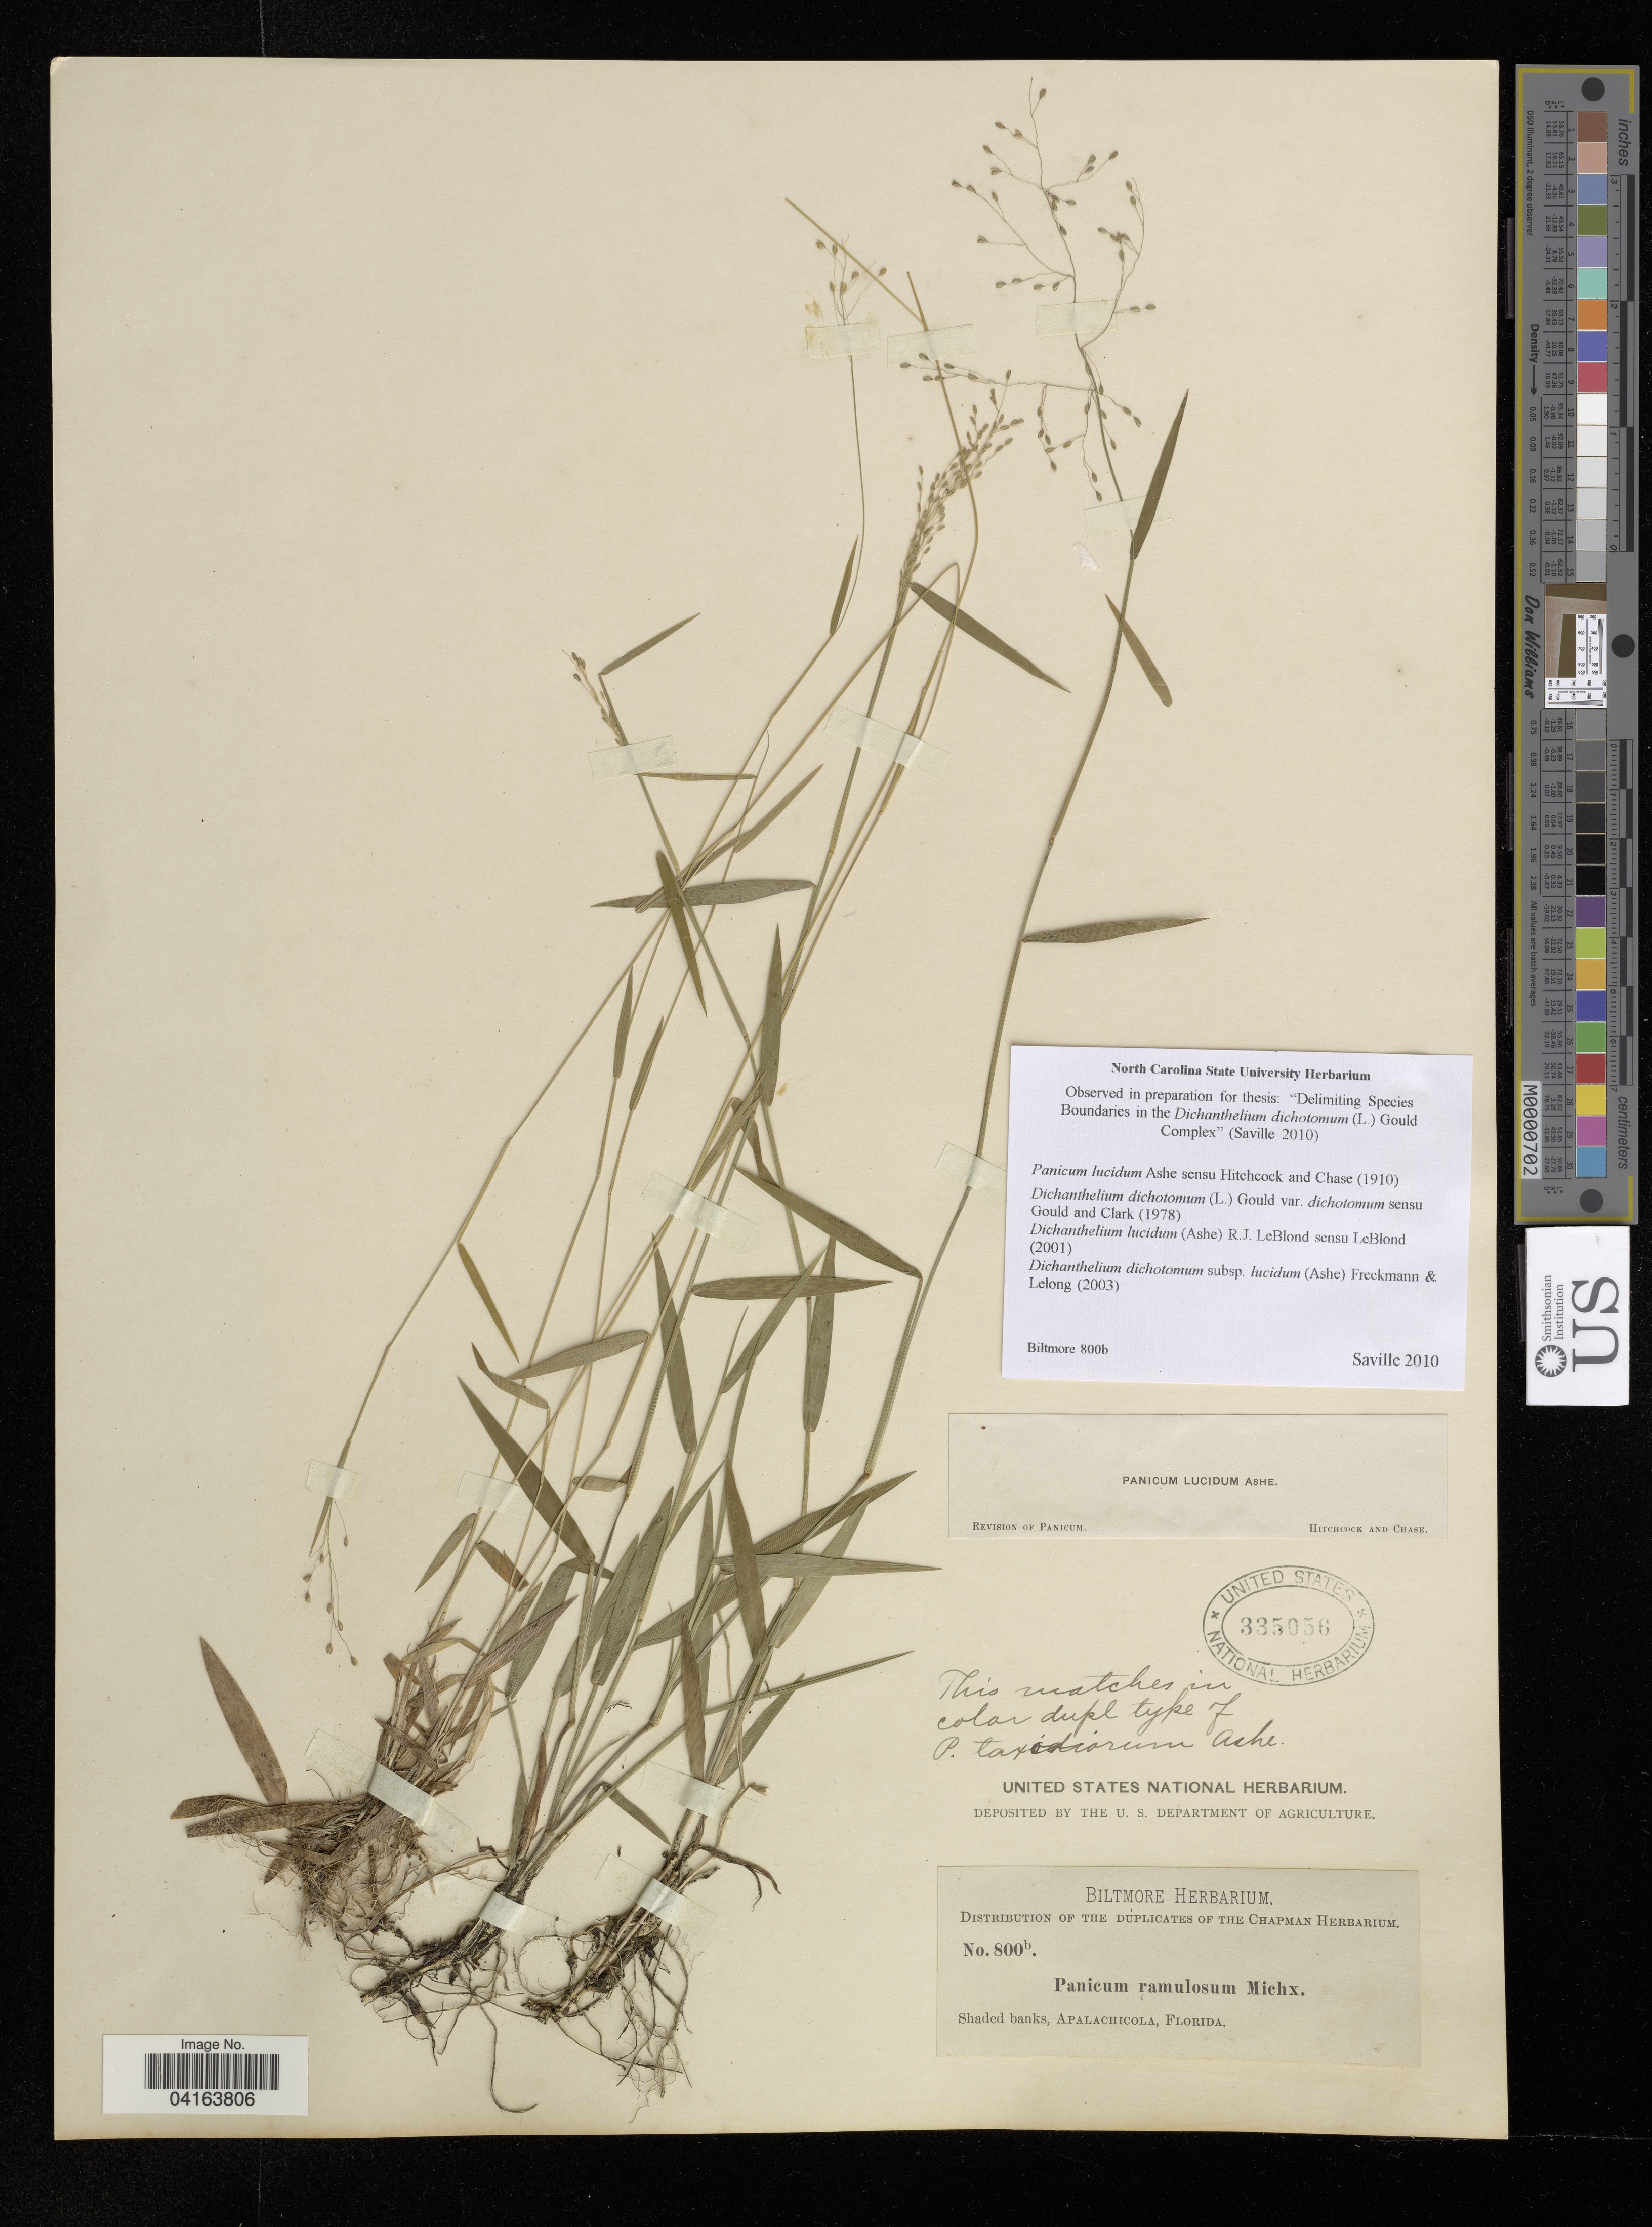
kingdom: Plantae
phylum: Tracheophyta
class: Liliopsida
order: Poales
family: Poaceae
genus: Dichanthelium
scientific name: Dichanthelium dichotomum subsp. lucidum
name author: (Ashe) Freckmann & Lelong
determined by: Saville, A. C., (NCSC), North Carolina State University (UNITED STATES)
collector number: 800b.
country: United States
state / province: Florida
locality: Shaded banks, Apalachicola.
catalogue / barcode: US 335056